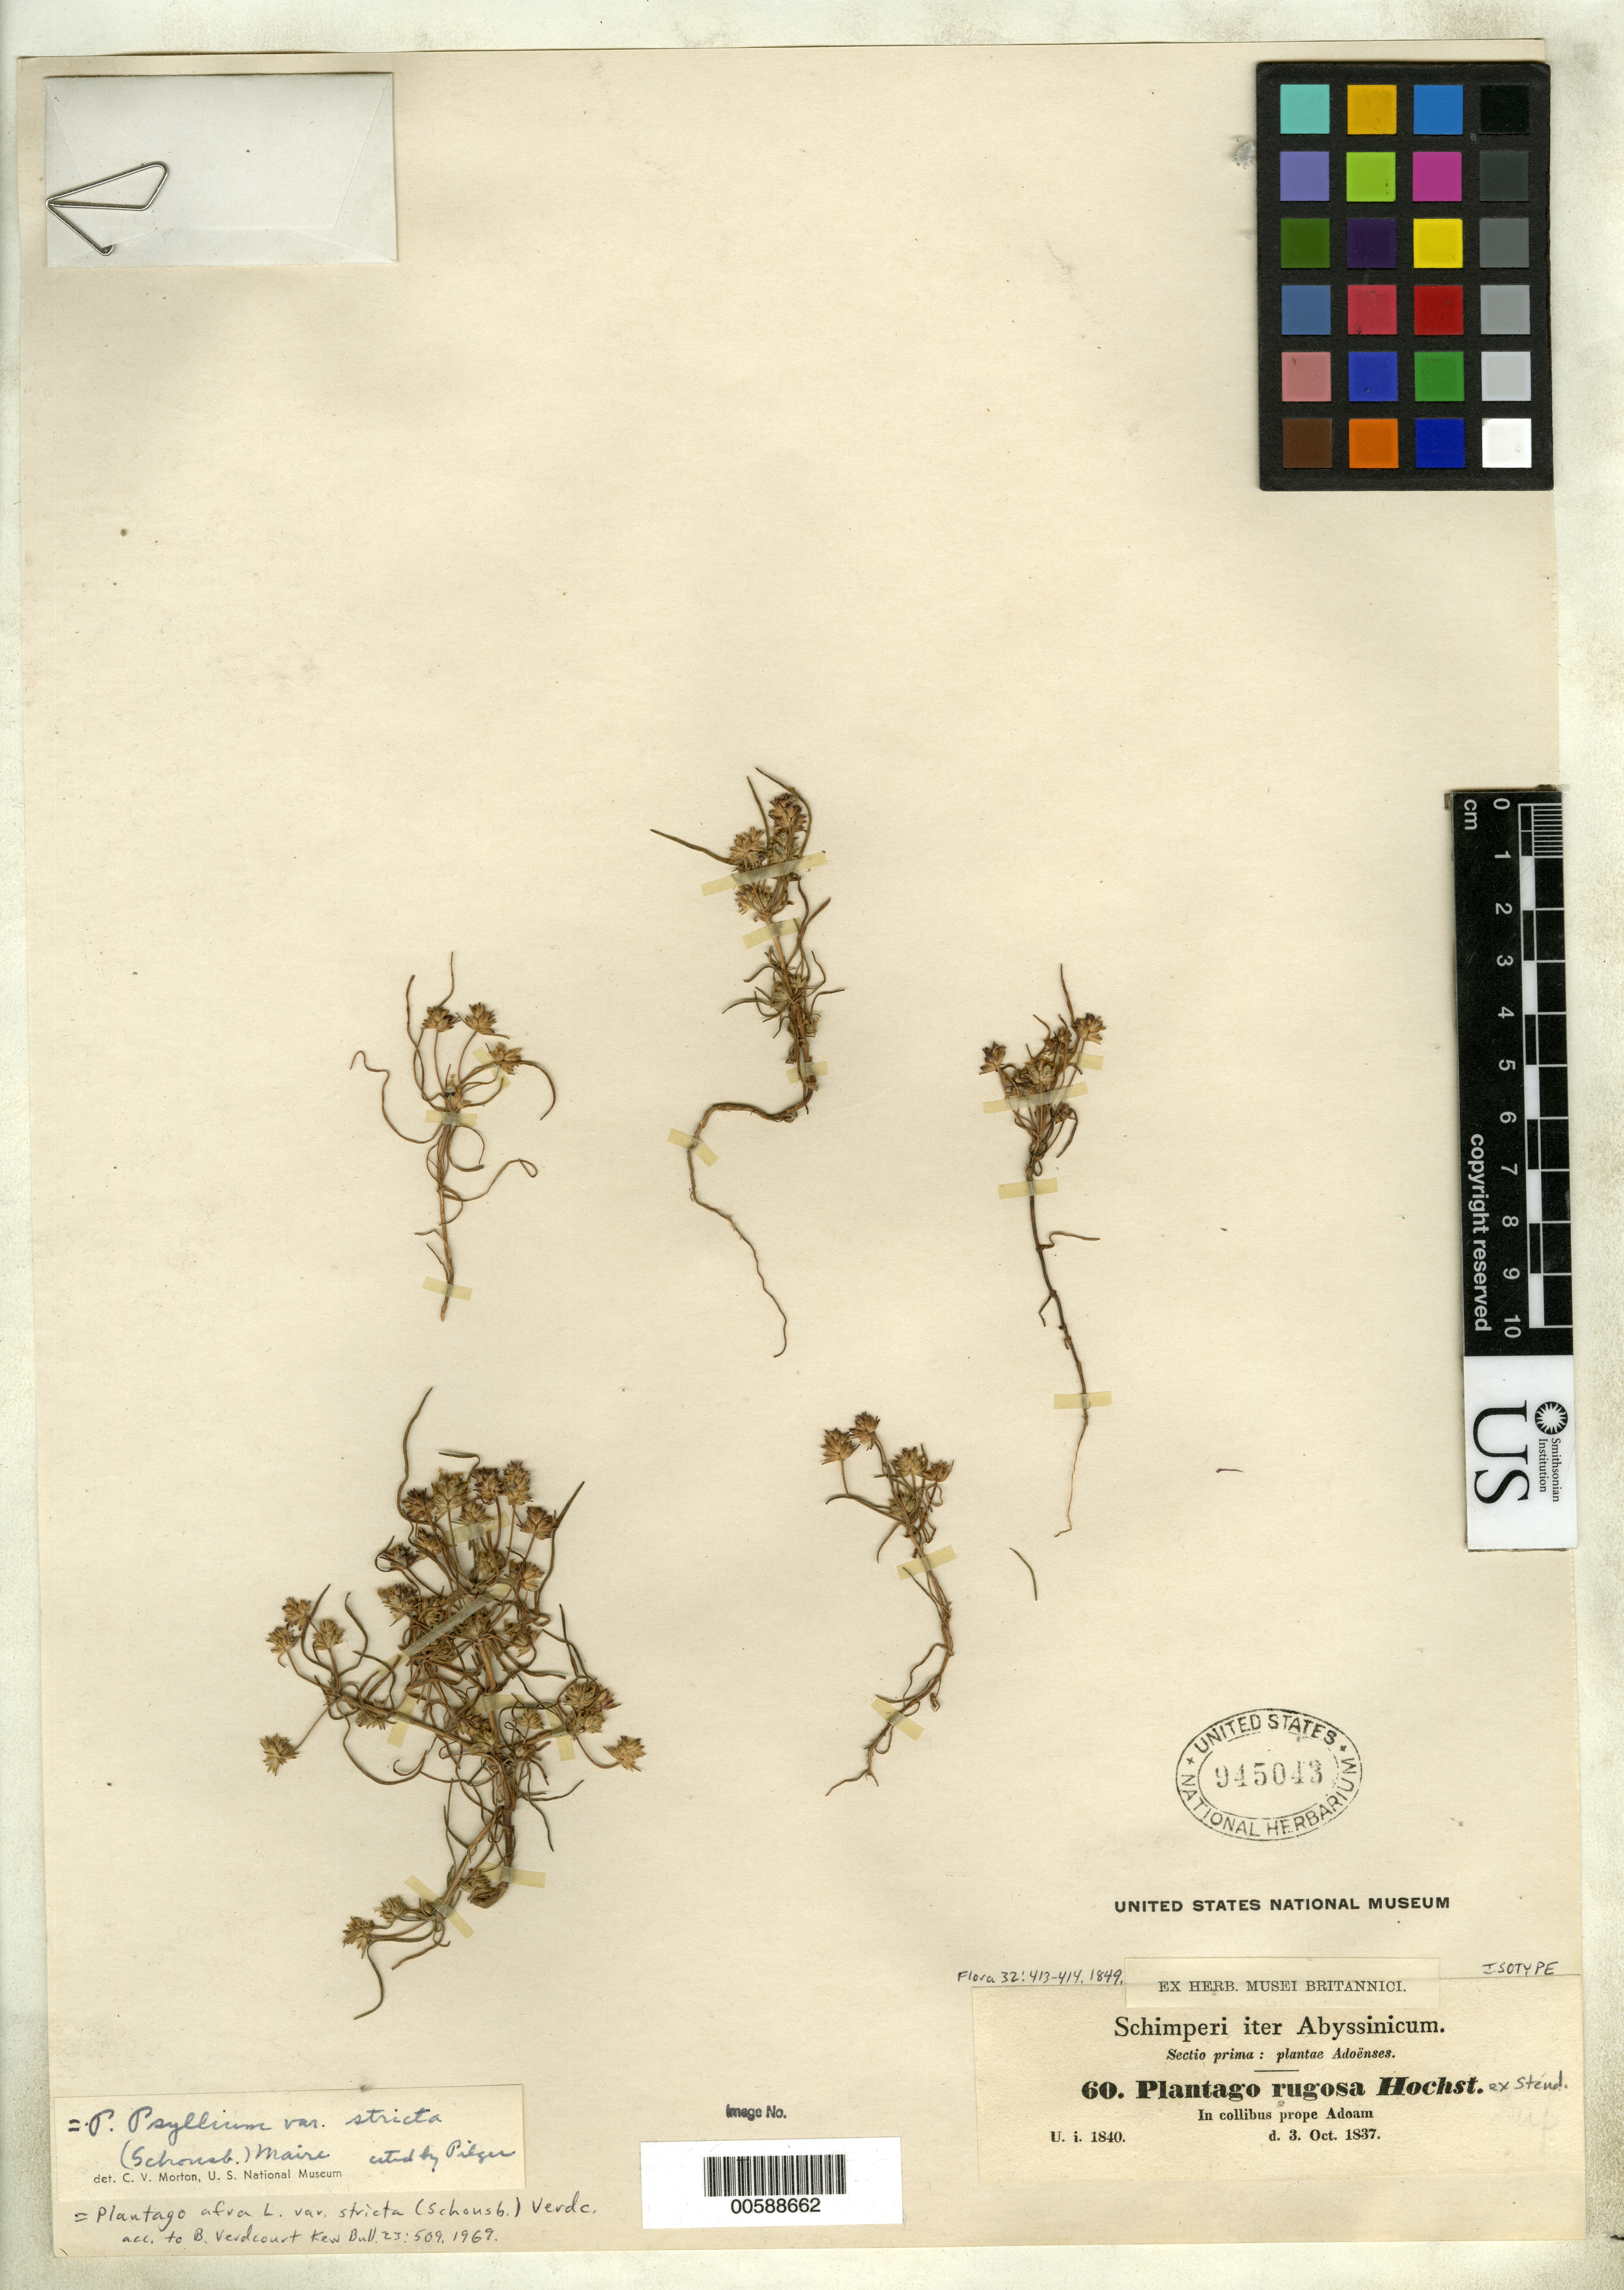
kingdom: Plantae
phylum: Tracheophyta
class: Magnoliopsida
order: Lamiales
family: Plantaginaceae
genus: Plantago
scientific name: Plantago rugosa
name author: Hochst. ex Steud.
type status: Isotype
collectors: G. W. Schimper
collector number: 60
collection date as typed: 03 Oct 1837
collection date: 1837-10-03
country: Ethiopia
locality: In collibus prope Adoam.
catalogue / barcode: US 945043